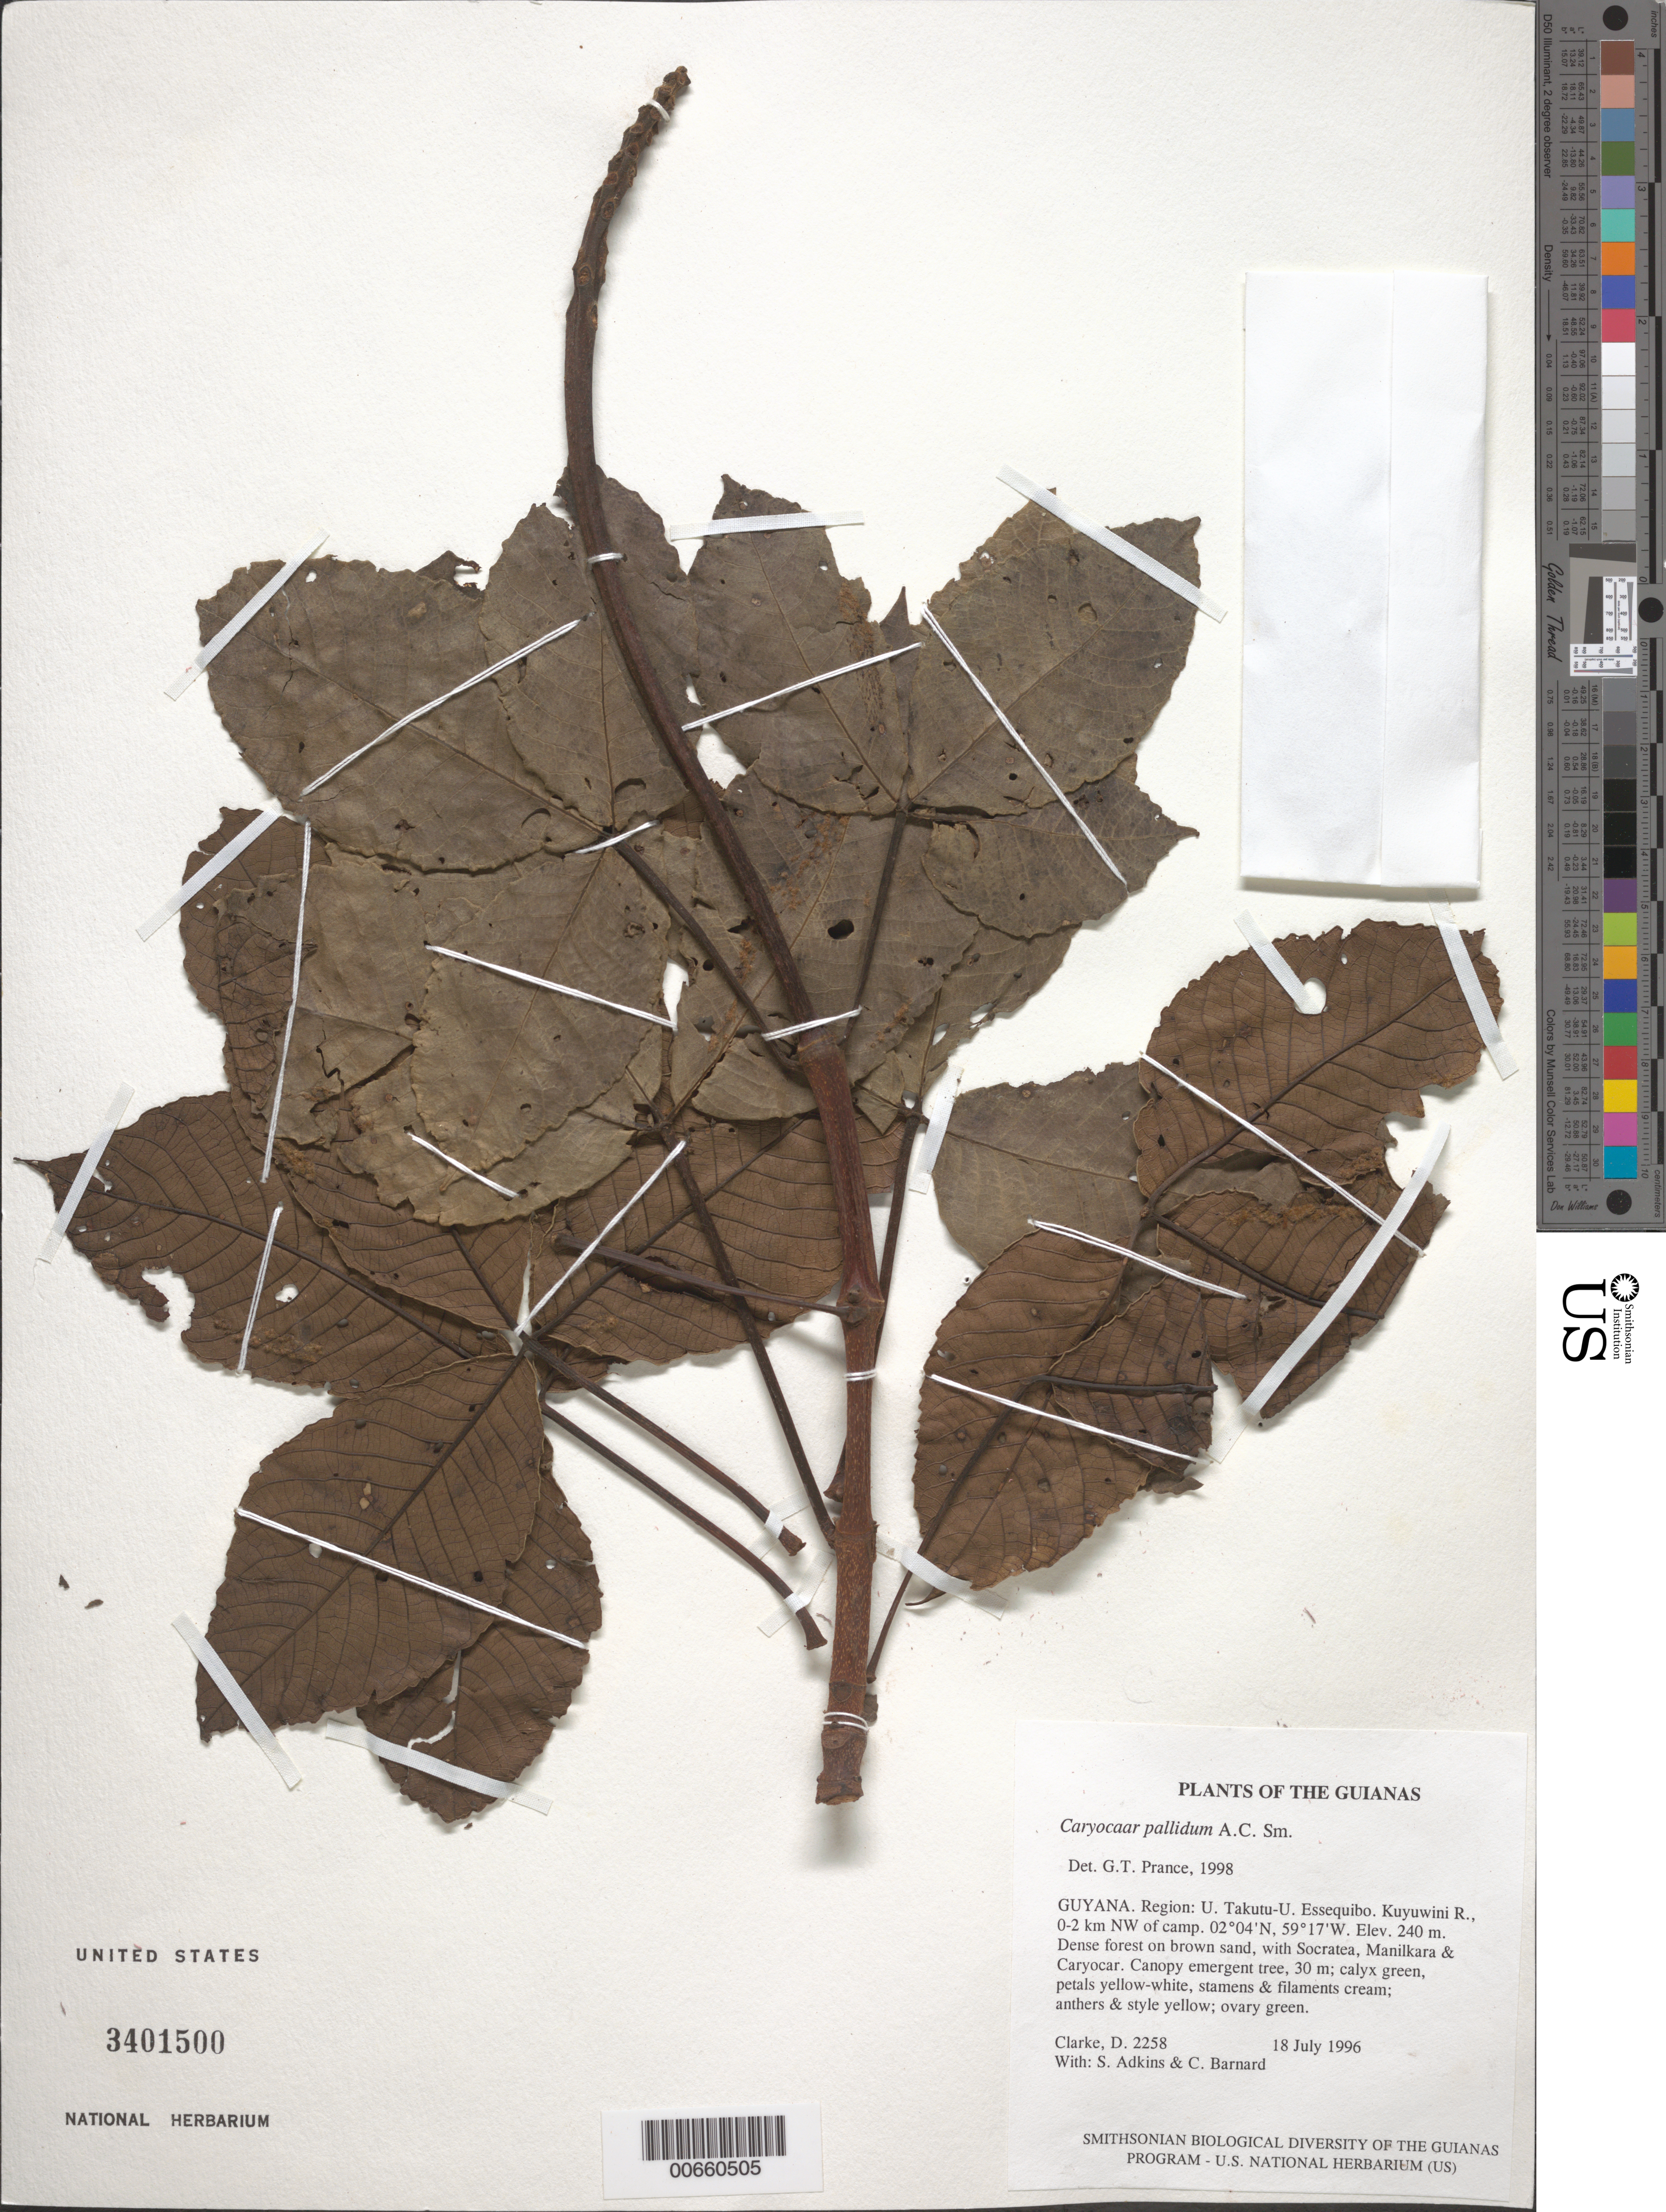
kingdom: Plantae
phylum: Tracheophyta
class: Magnoliopsida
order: Malpighiales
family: Caryocaraceae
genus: Caryocar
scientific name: Caryocar pallidum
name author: A.C. Sm.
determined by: Prance, G. T.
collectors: H. D. Clarke, S. Adkins & C. Bernard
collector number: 2258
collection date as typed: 18 July 1996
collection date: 1996-07-18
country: Guyana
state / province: U. Takutu-U. Essequibo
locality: Kuyuwini R., 0-2 km NW of camp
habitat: Dense forest on brown sand, with Socratea, Manilkara & Caryocar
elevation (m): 240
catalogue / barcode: US 3401500